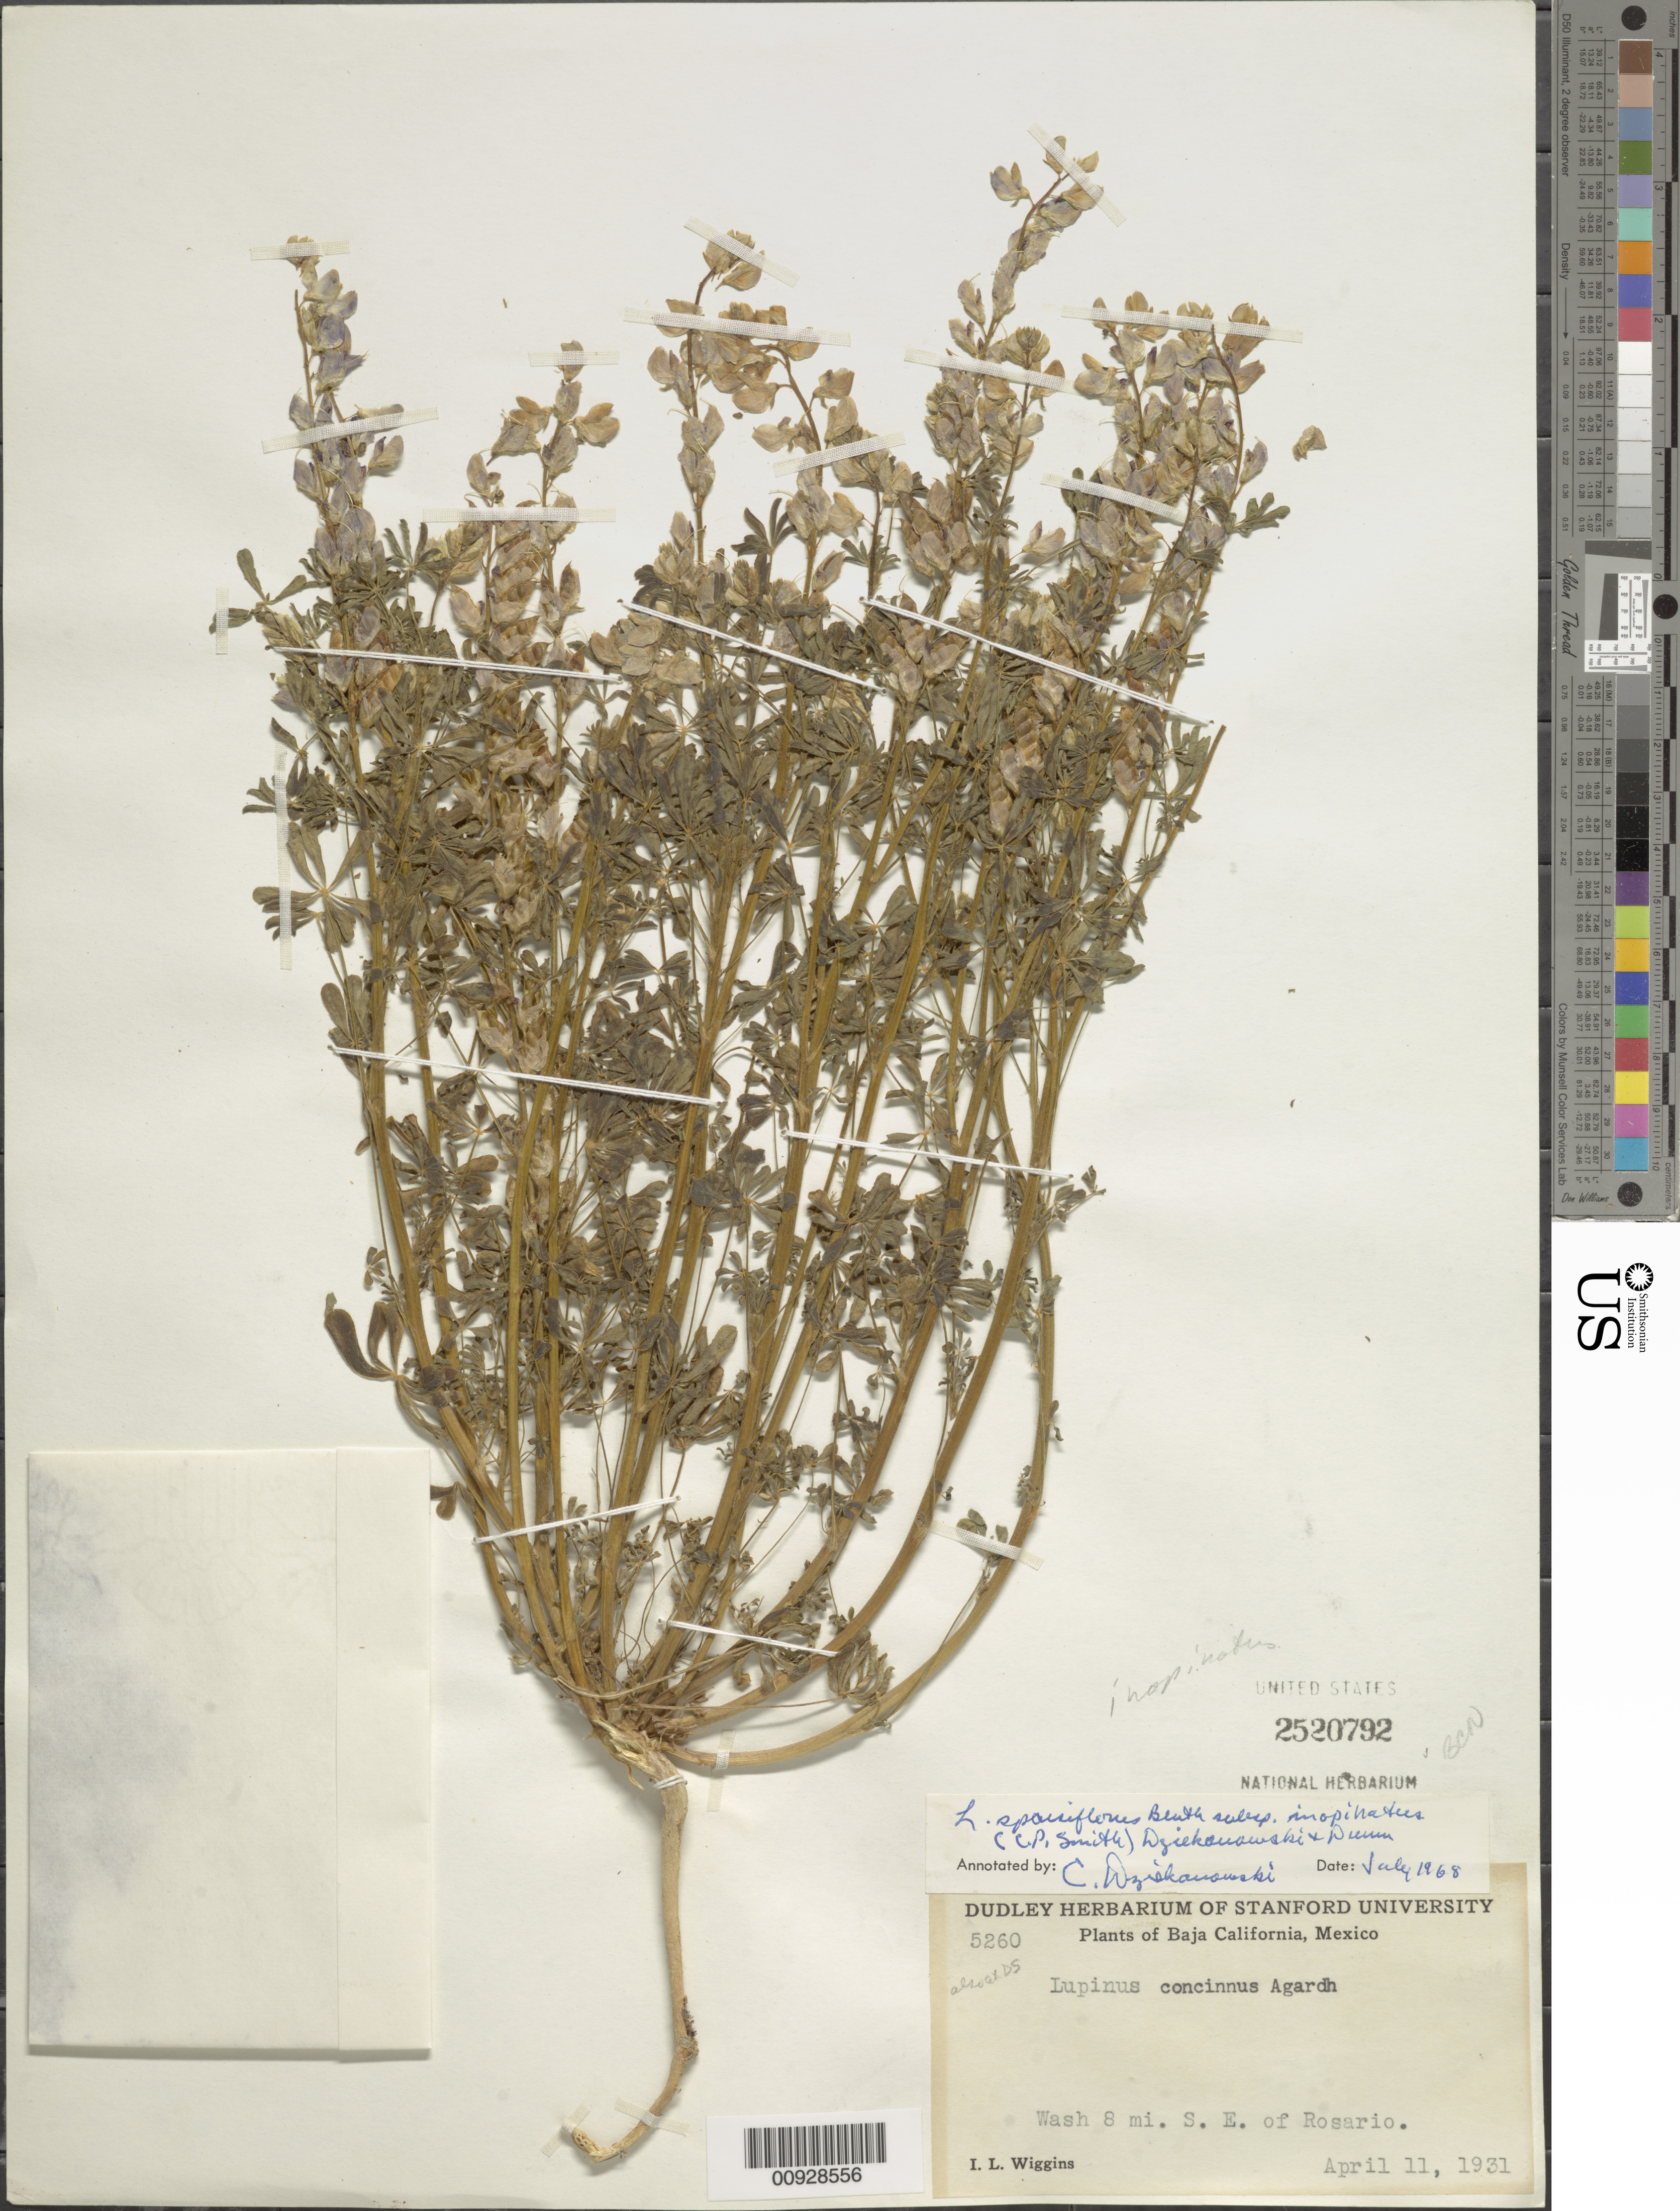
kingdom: Plantae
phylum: Tracheophyta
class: Magnoliopsida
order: Fabales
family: Fabaceae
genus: Lupinus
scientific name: Lupinus sparsiflorus subsp. inopinatus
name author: Benth.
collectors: I. L. Wiggins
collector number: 5260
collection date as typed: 11 Apr 1931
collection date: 1931-04-11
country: Mexico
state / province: Baja California Norte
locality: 8 mi. SE of Rosario.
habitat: Wash.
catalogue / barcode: US 2520792